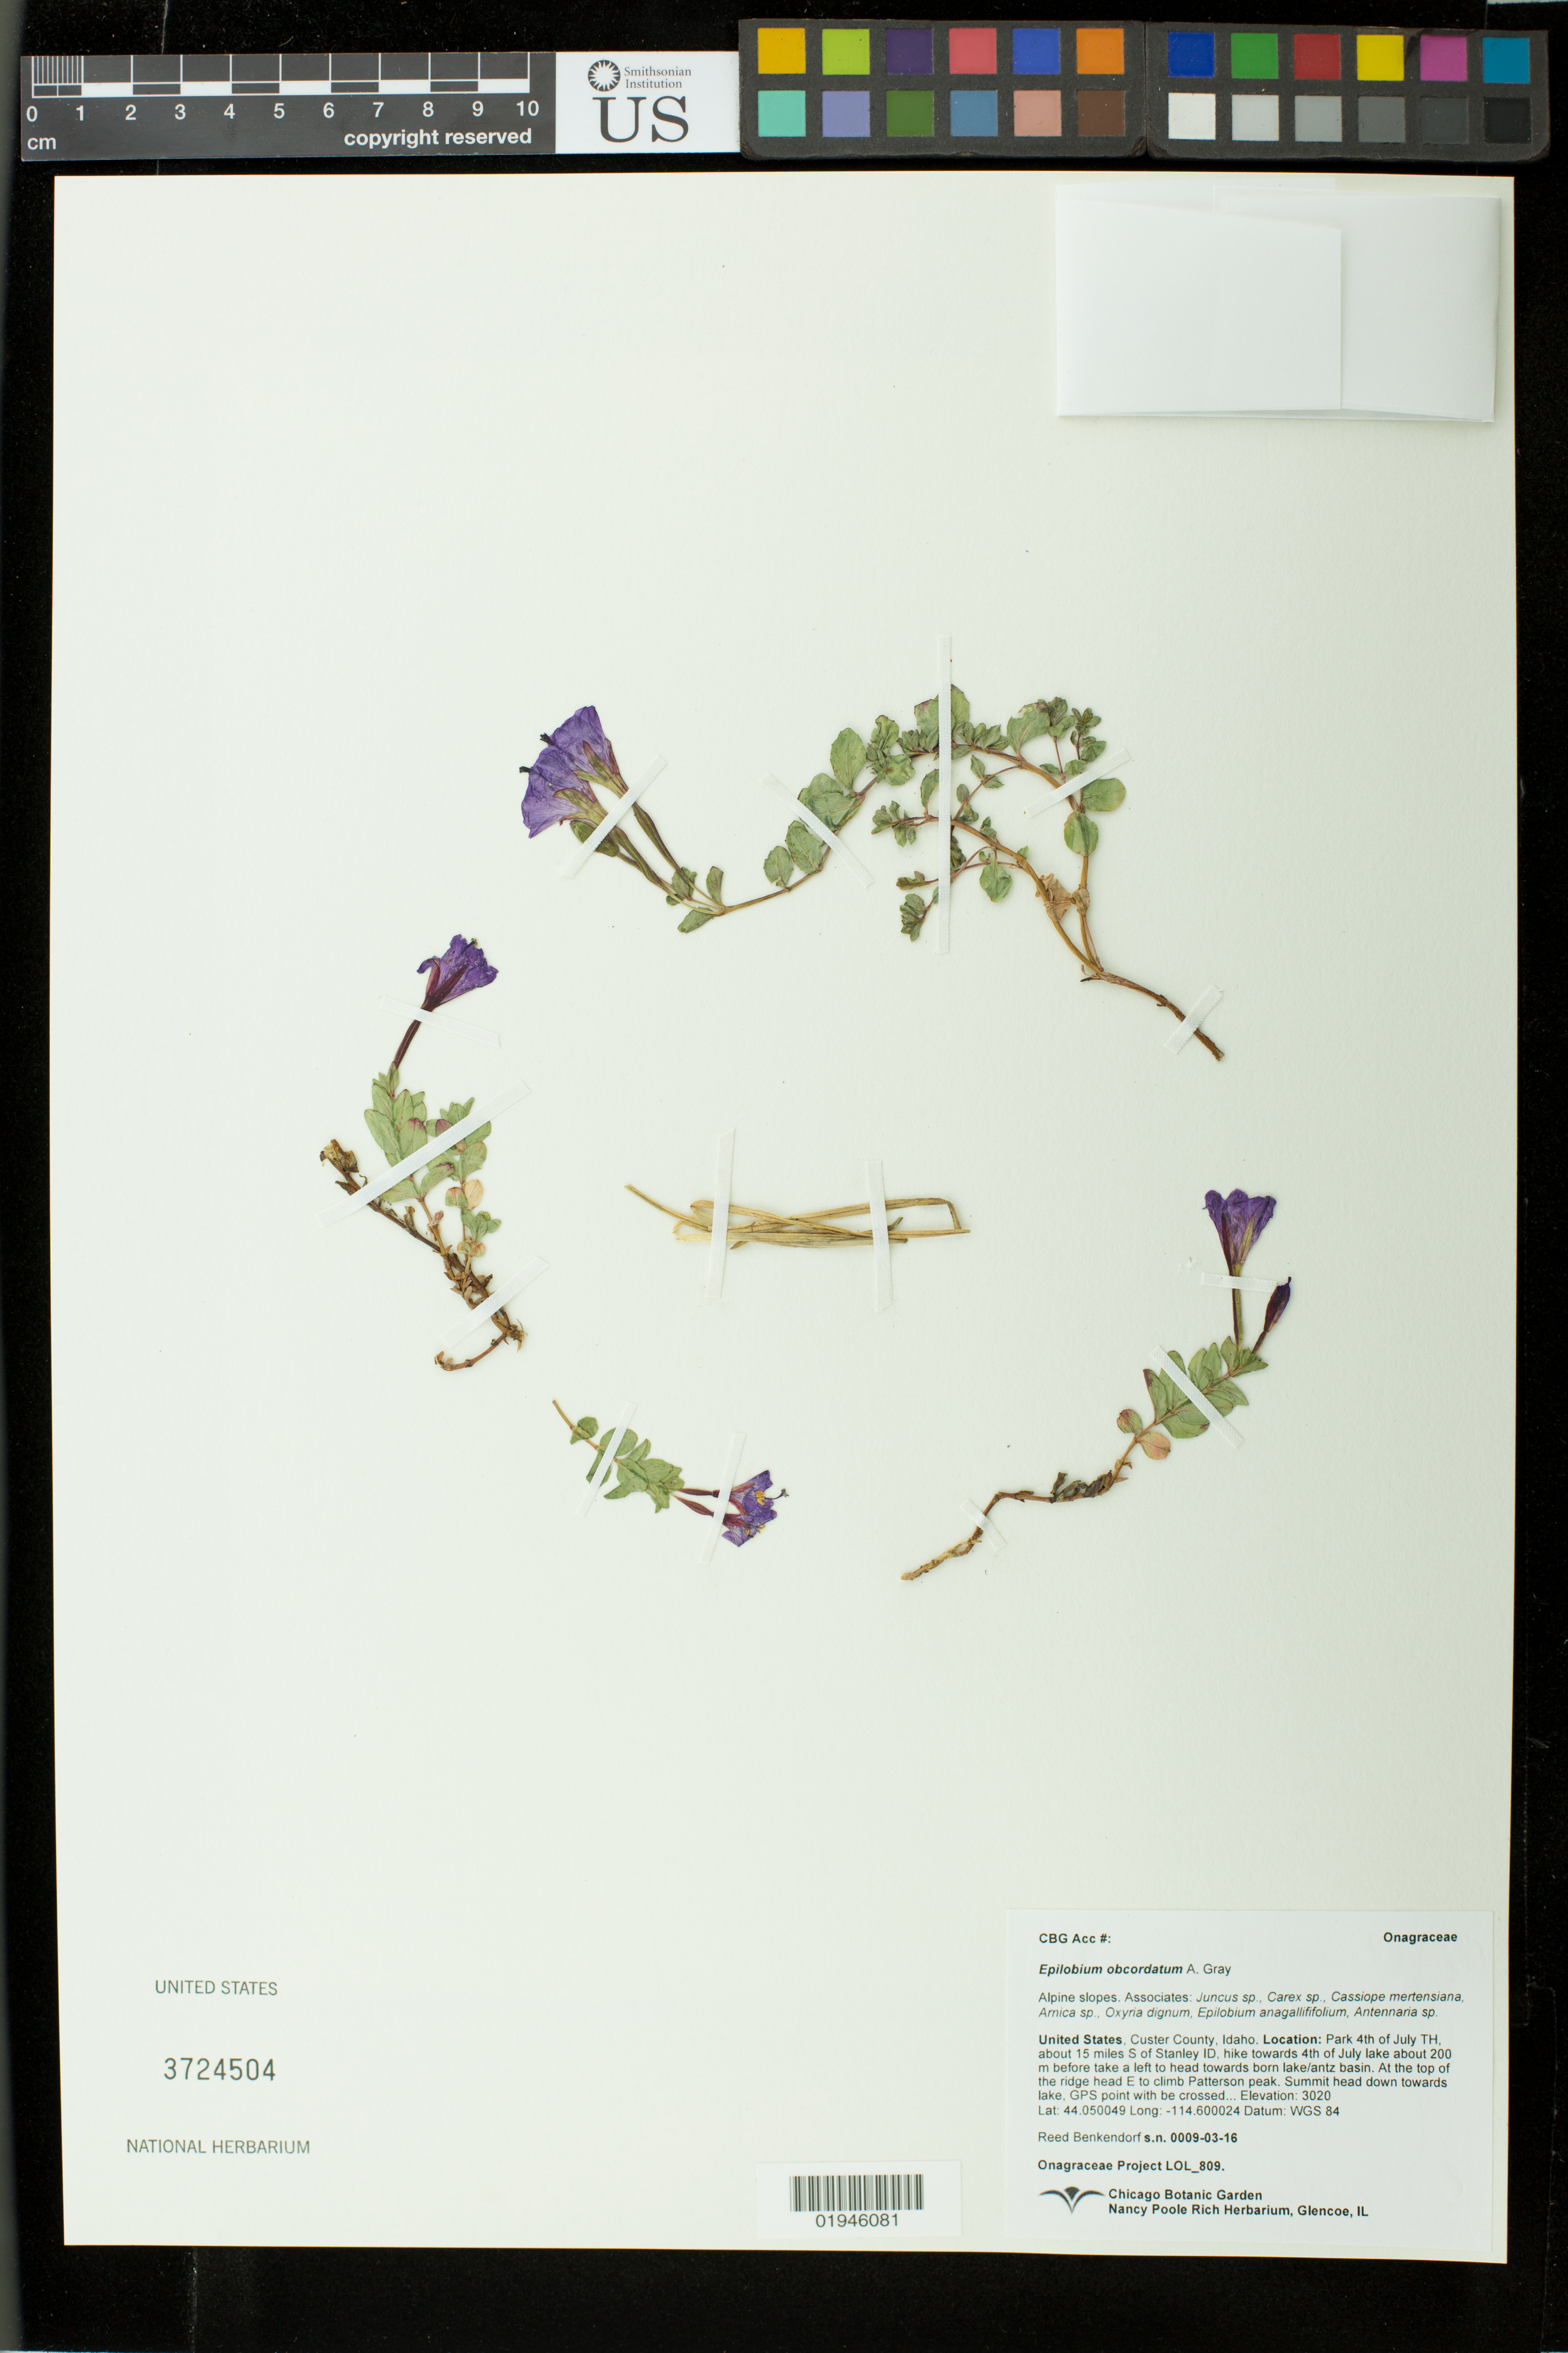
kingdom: Plantae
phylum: Tracheophyta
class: Magnoliopsida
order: Myrtales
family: Onagraceae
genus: Epilobium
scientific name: Epilobium obcordatum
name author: A. Gray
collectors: R. Benkendorf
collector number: LOL 809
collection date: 2016-09-03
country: United States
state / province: Idaho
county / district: Custer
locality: Park 4th of July TH, about 15 miles S of Stanley ID, hike towards 4th of July lake about 200 m before take a left to head towards born lake/antz basin. At the top of the ridge head E to climb Patterson peak. Summit head down towards lake.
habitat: Alpine slopes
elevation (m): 3020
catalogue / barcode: US 3724504